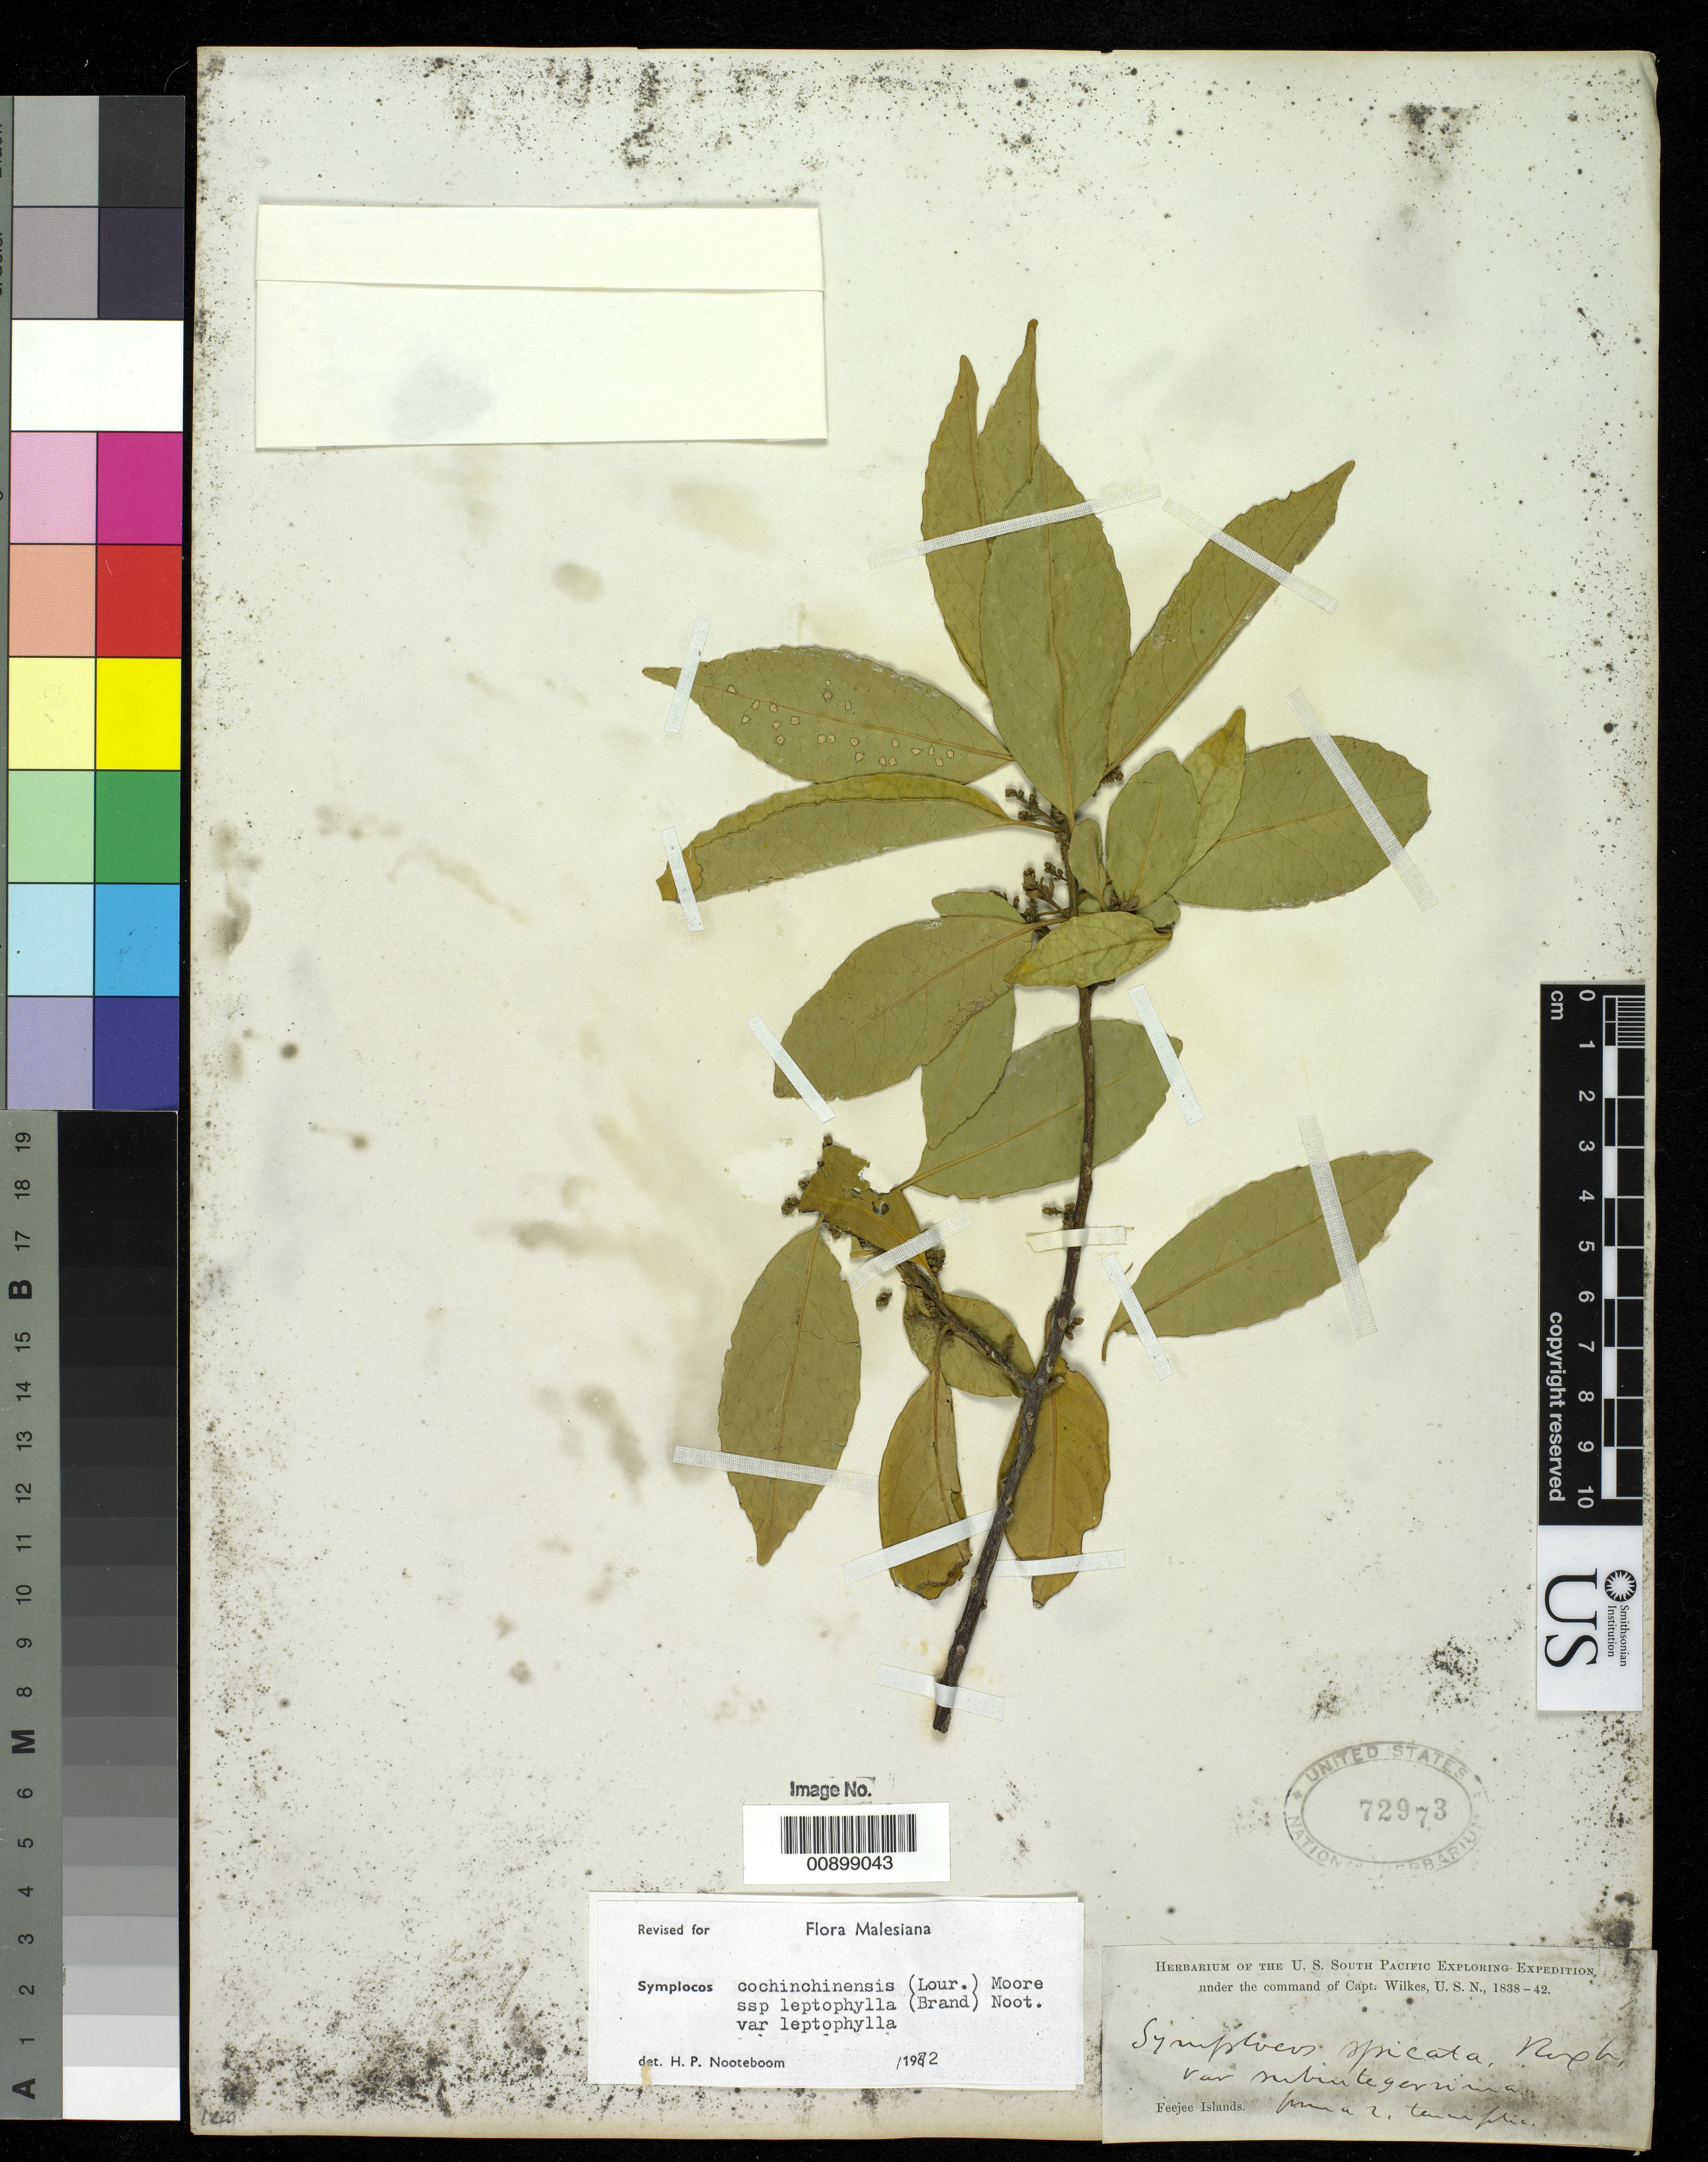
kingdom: Plantae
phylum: Tracheophyta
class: Magnoliopsida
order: Ericales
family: Symplocaceae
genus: Symplocos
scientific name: Symplocos cochinchinensis subsp. leptophylla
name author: (Brand) Noot.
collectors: Wilkes Explor. Exped.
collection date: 1838/1842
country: Fiji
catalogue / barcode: US 72973